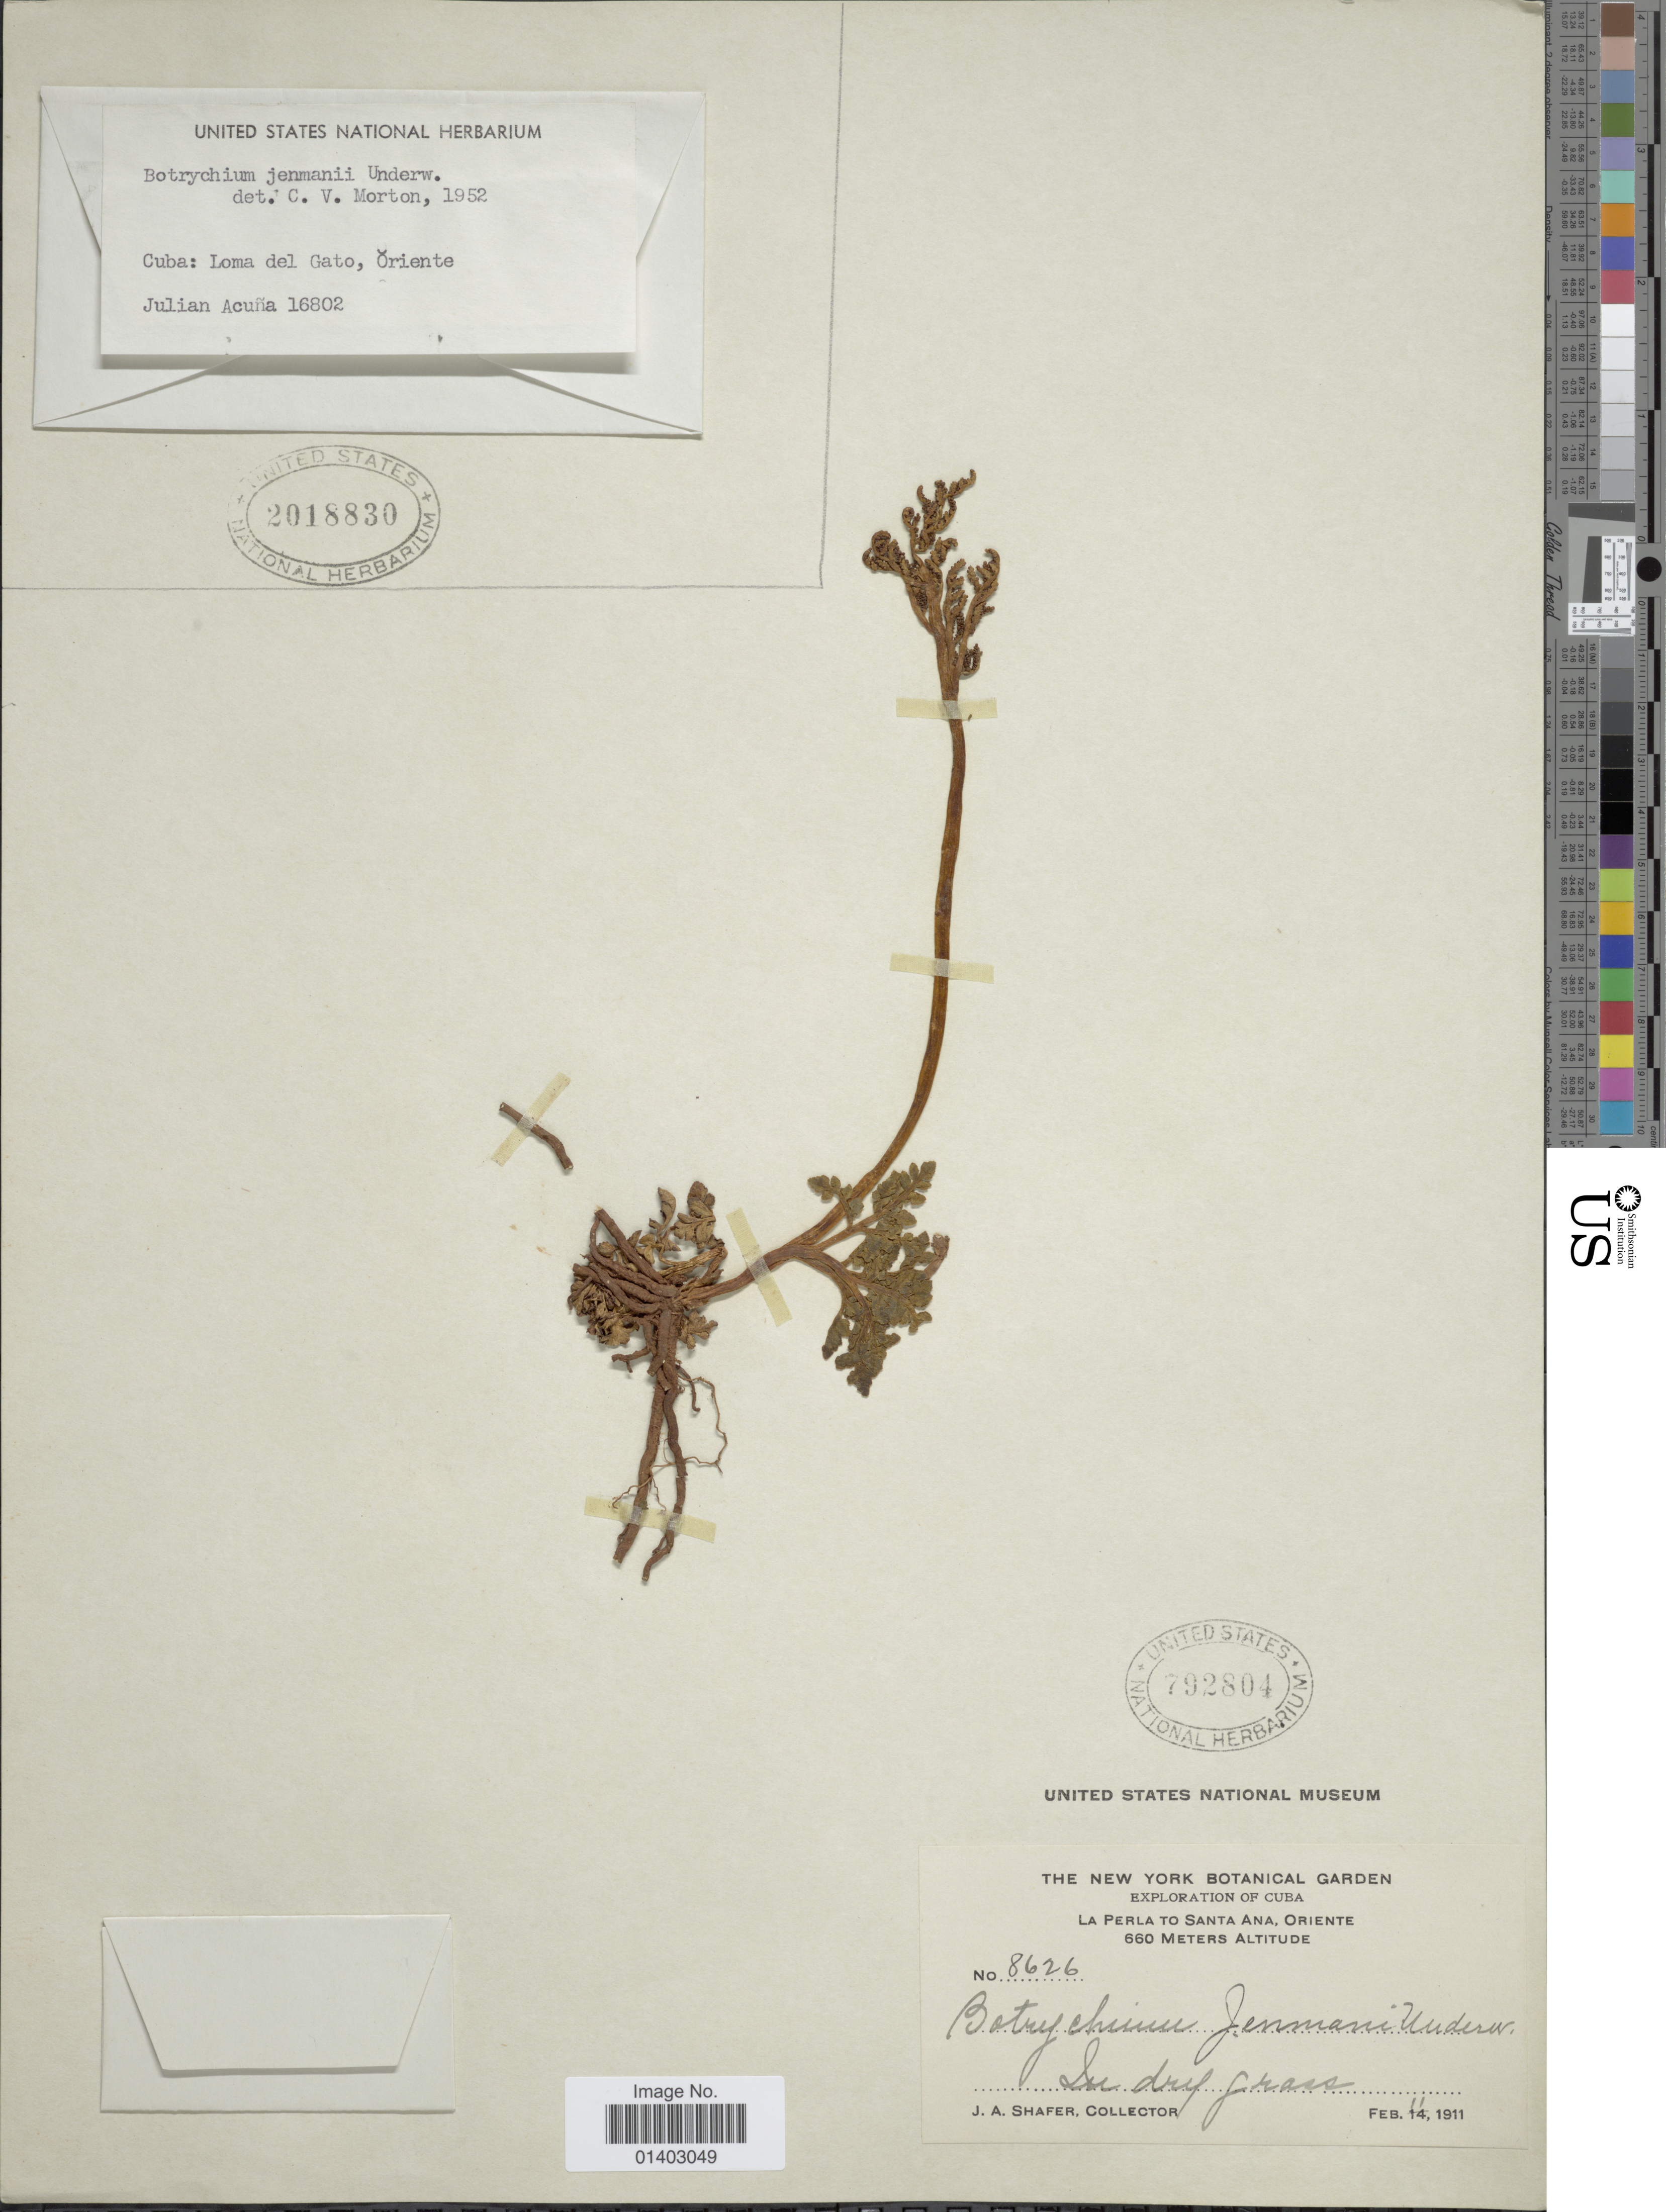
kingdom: Plantae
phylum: Tracheophyta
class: Polypodiopsida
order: Ophioglossales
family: Ophioglossaceae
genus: Botrychium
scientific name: Botrychium jenmanii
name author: Underw.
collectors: J. B. Acuña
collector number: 16802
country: Cuba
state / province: Oriente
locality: Loma del Gato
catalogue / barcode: US 2018830-2